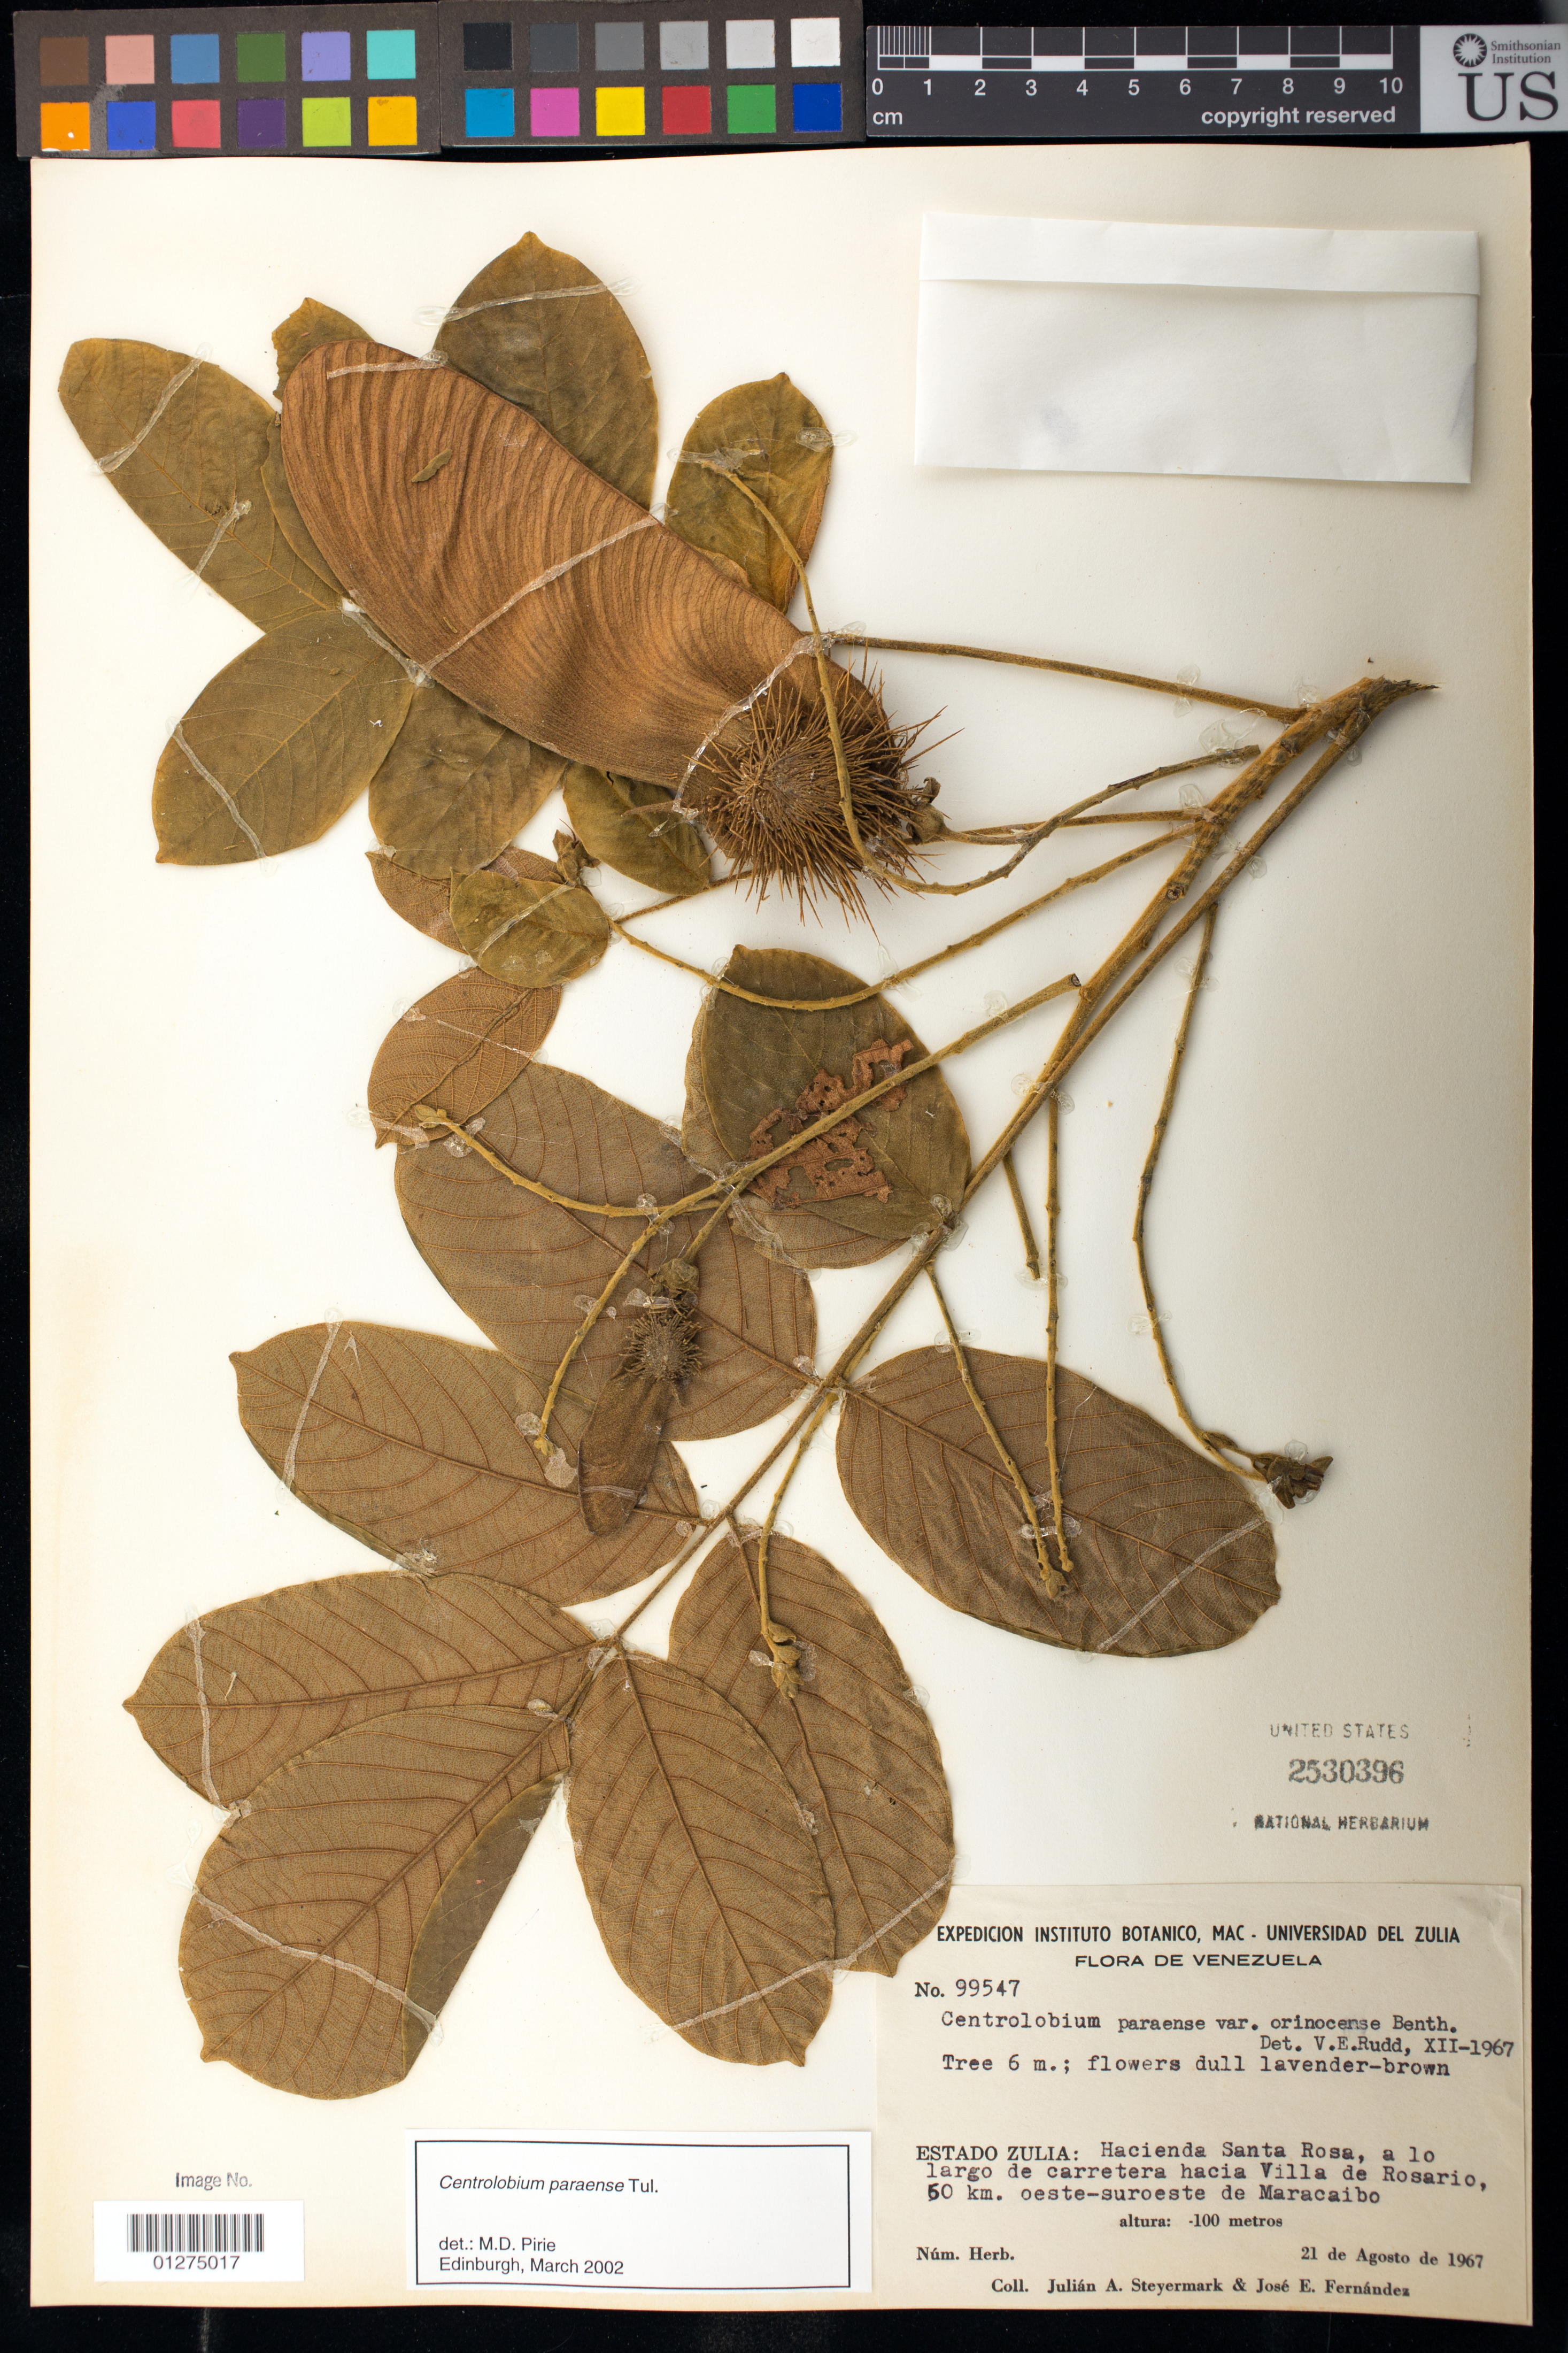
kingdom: Plantae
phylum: Tracheophyta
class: Magnoliopsida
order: Fabales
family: Fabaceae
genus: Centrolobium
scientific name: Centrolobium paraense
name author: Tul.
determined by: Pirie, M. D., (U)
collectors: J. Steyermark & J. Fernández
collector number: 99547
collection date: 1967-08-21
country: Venezuela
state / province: Zulia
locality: Hacienda Santa Rosa, a lo largo de carretera hacia Villa de Rosario, 50 km oeste-suroeste de Maracaibo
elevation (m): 100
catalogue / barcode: US 2530396